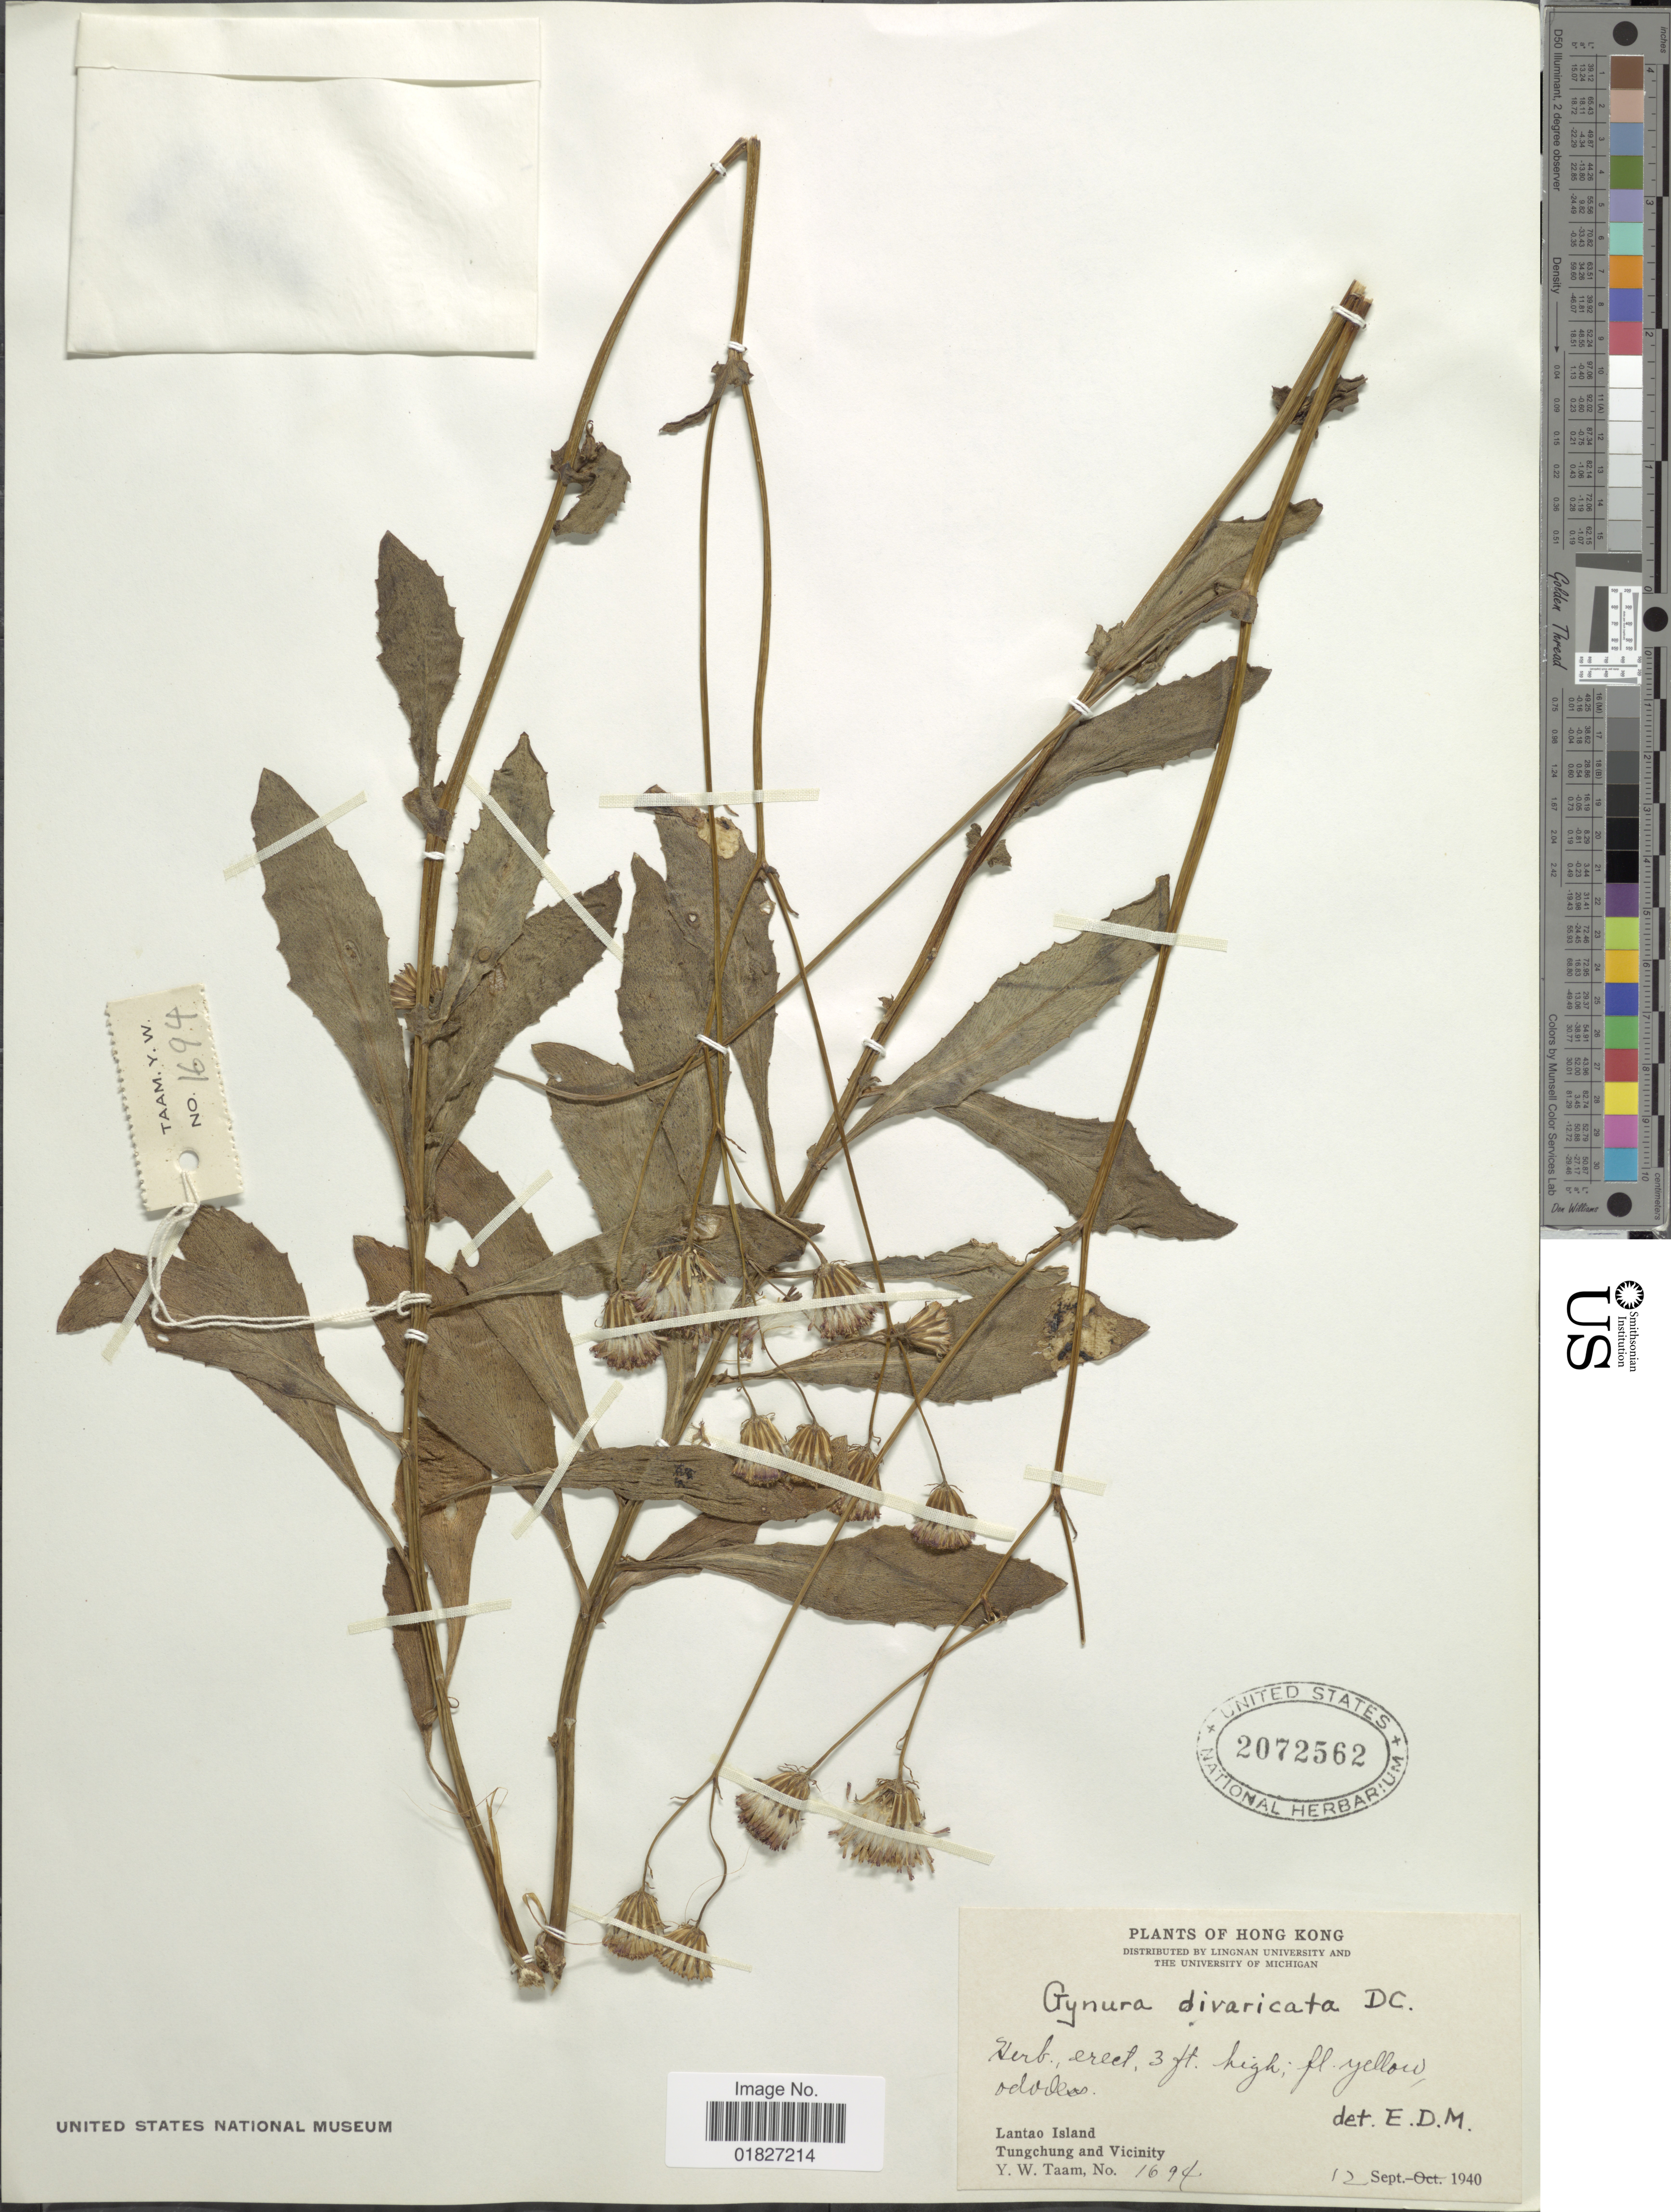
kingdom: Plantae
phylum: Tracheophyta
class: Magnoliopsida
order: Asterales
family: Asteraceae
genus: Gynura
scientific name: Gynura divaricata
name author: (L.) DC.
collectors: Y. W. Taam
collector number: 1694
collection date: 1940-09-12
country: China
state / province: Hong Kong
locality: Lntao Island, Tungchung and Vicinity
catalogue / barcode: US 2072562